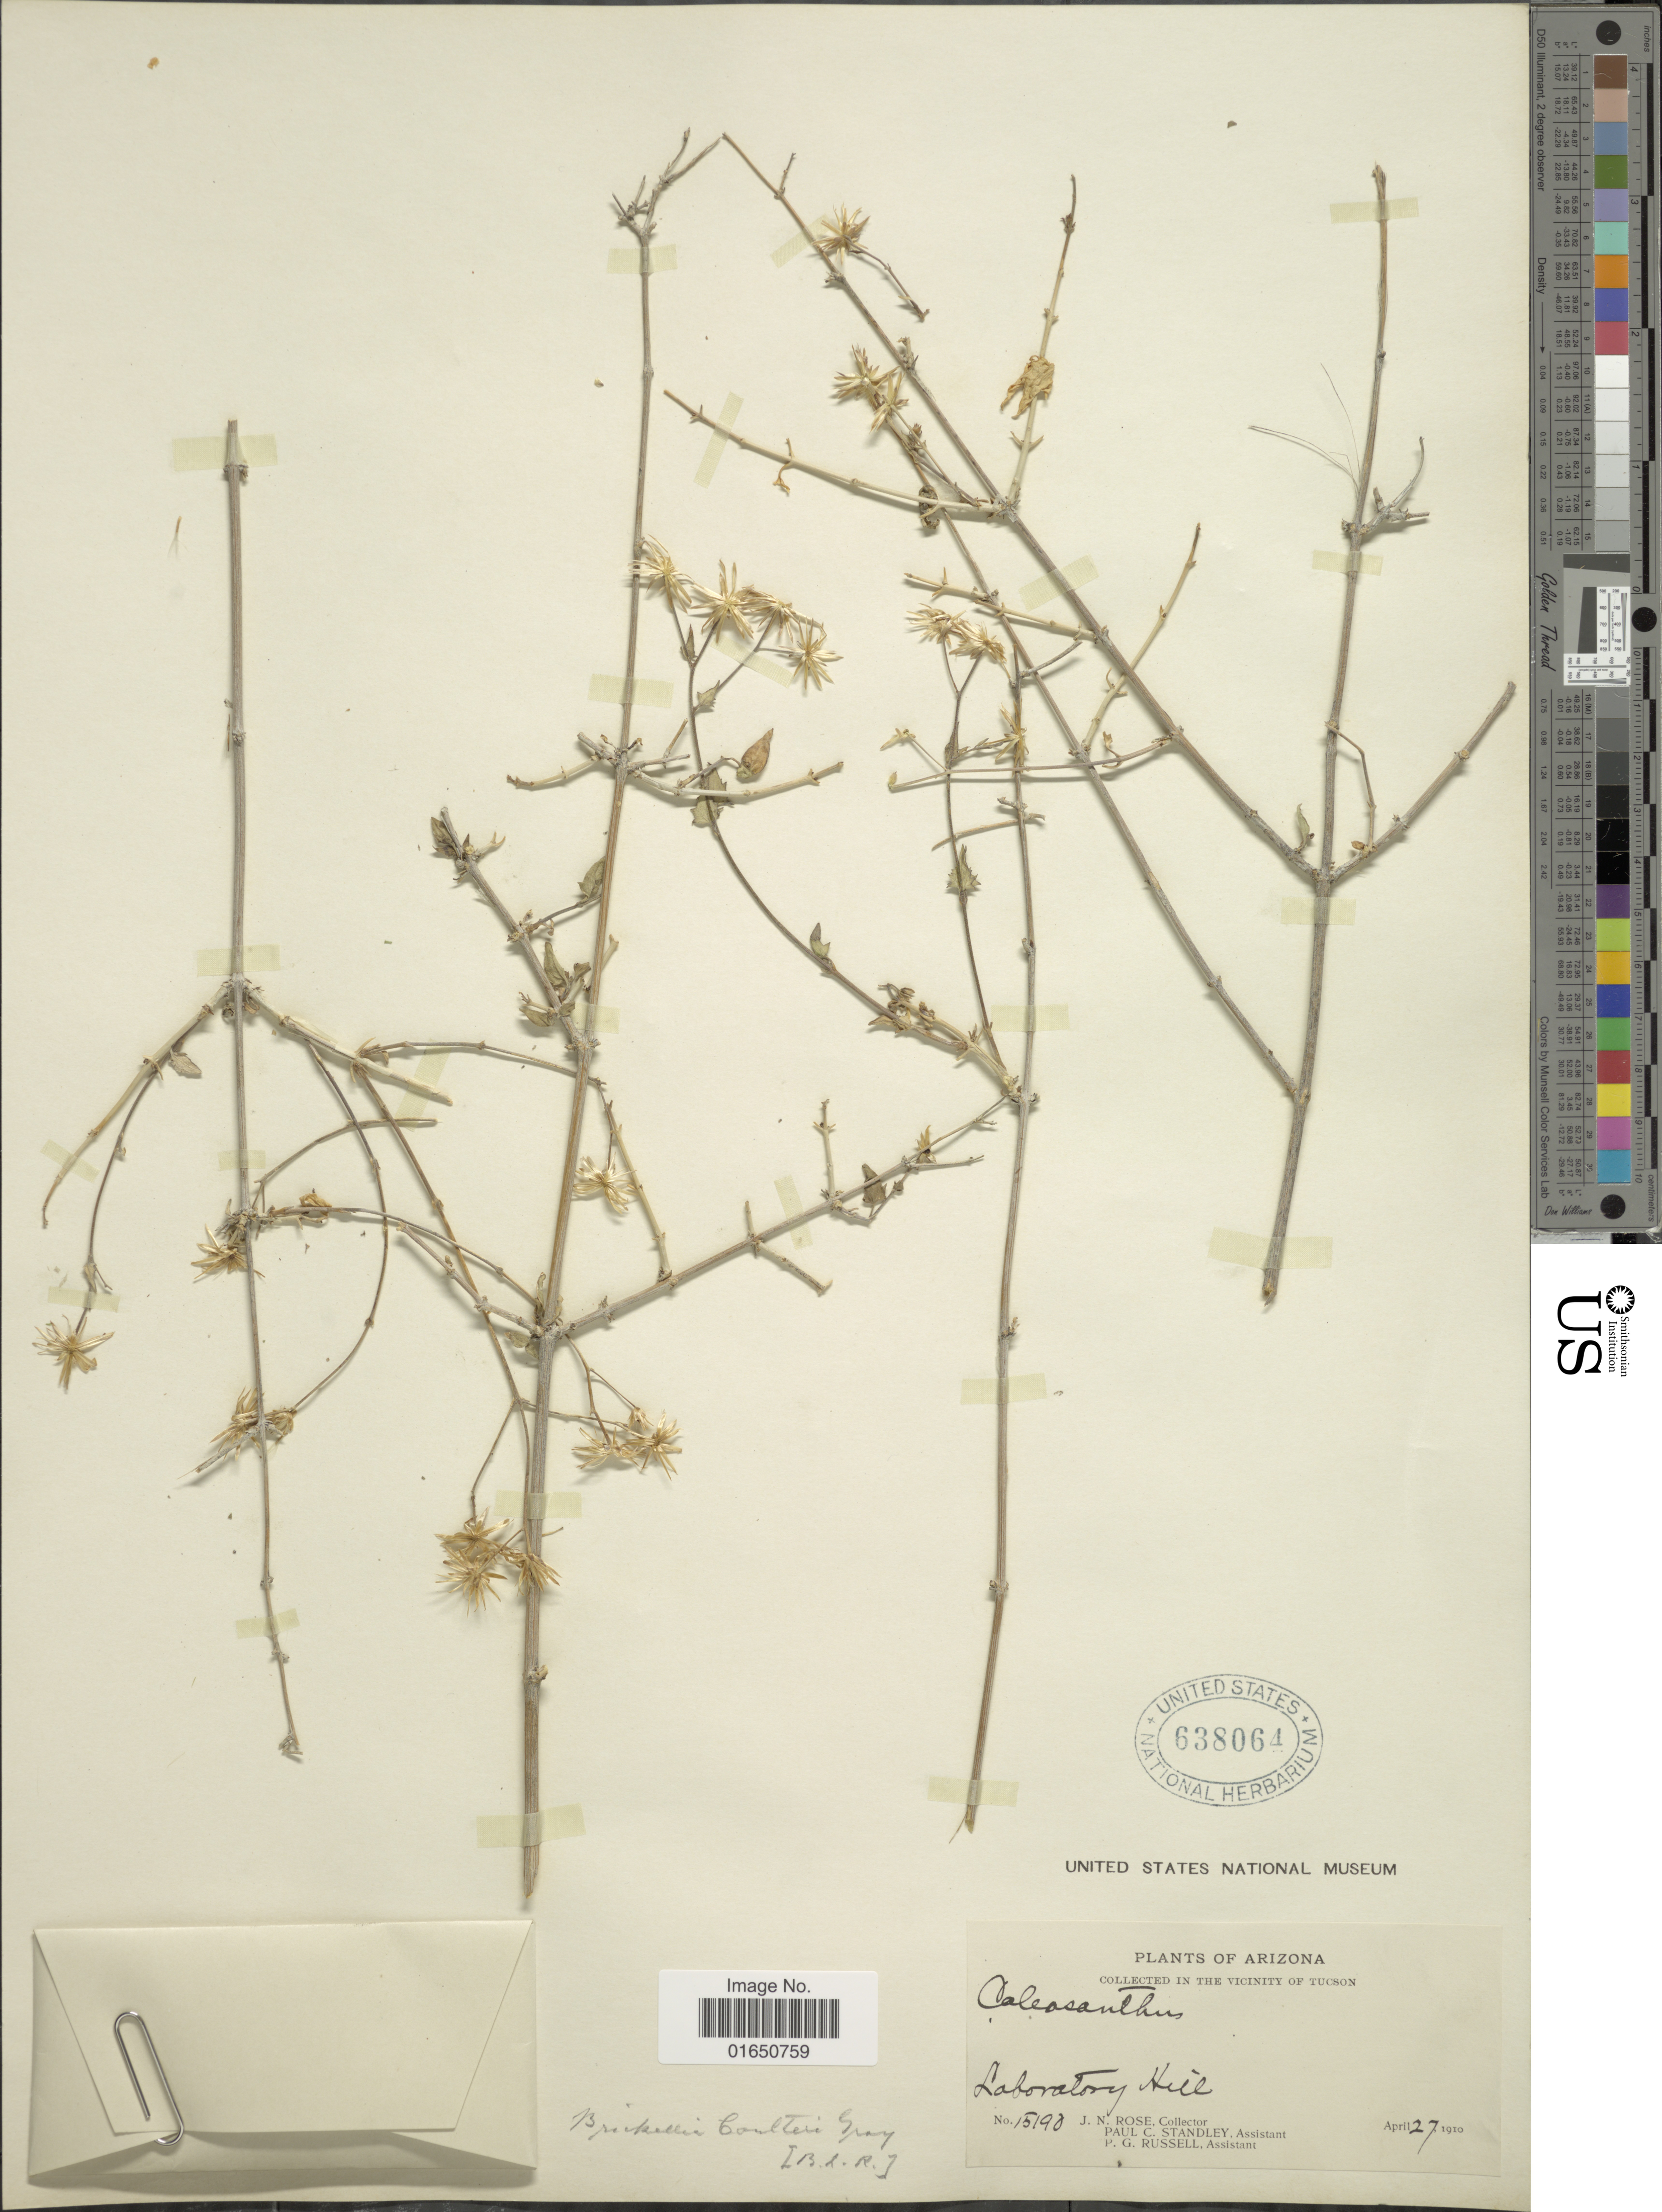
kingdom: Plantae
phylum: Tracheophyta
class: Magnoliopsida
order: Asterales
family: Asteraceae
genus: Brickellia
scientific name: Brickellia coulteri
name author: A. Gray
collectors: J. N. Rose, P. C. Standley & P. G. Russell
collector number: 15190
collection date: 1910-04-27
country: United States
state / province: Arizona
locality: In the vicinity of Tucson. Laboratory Hill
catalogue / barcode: US 638064